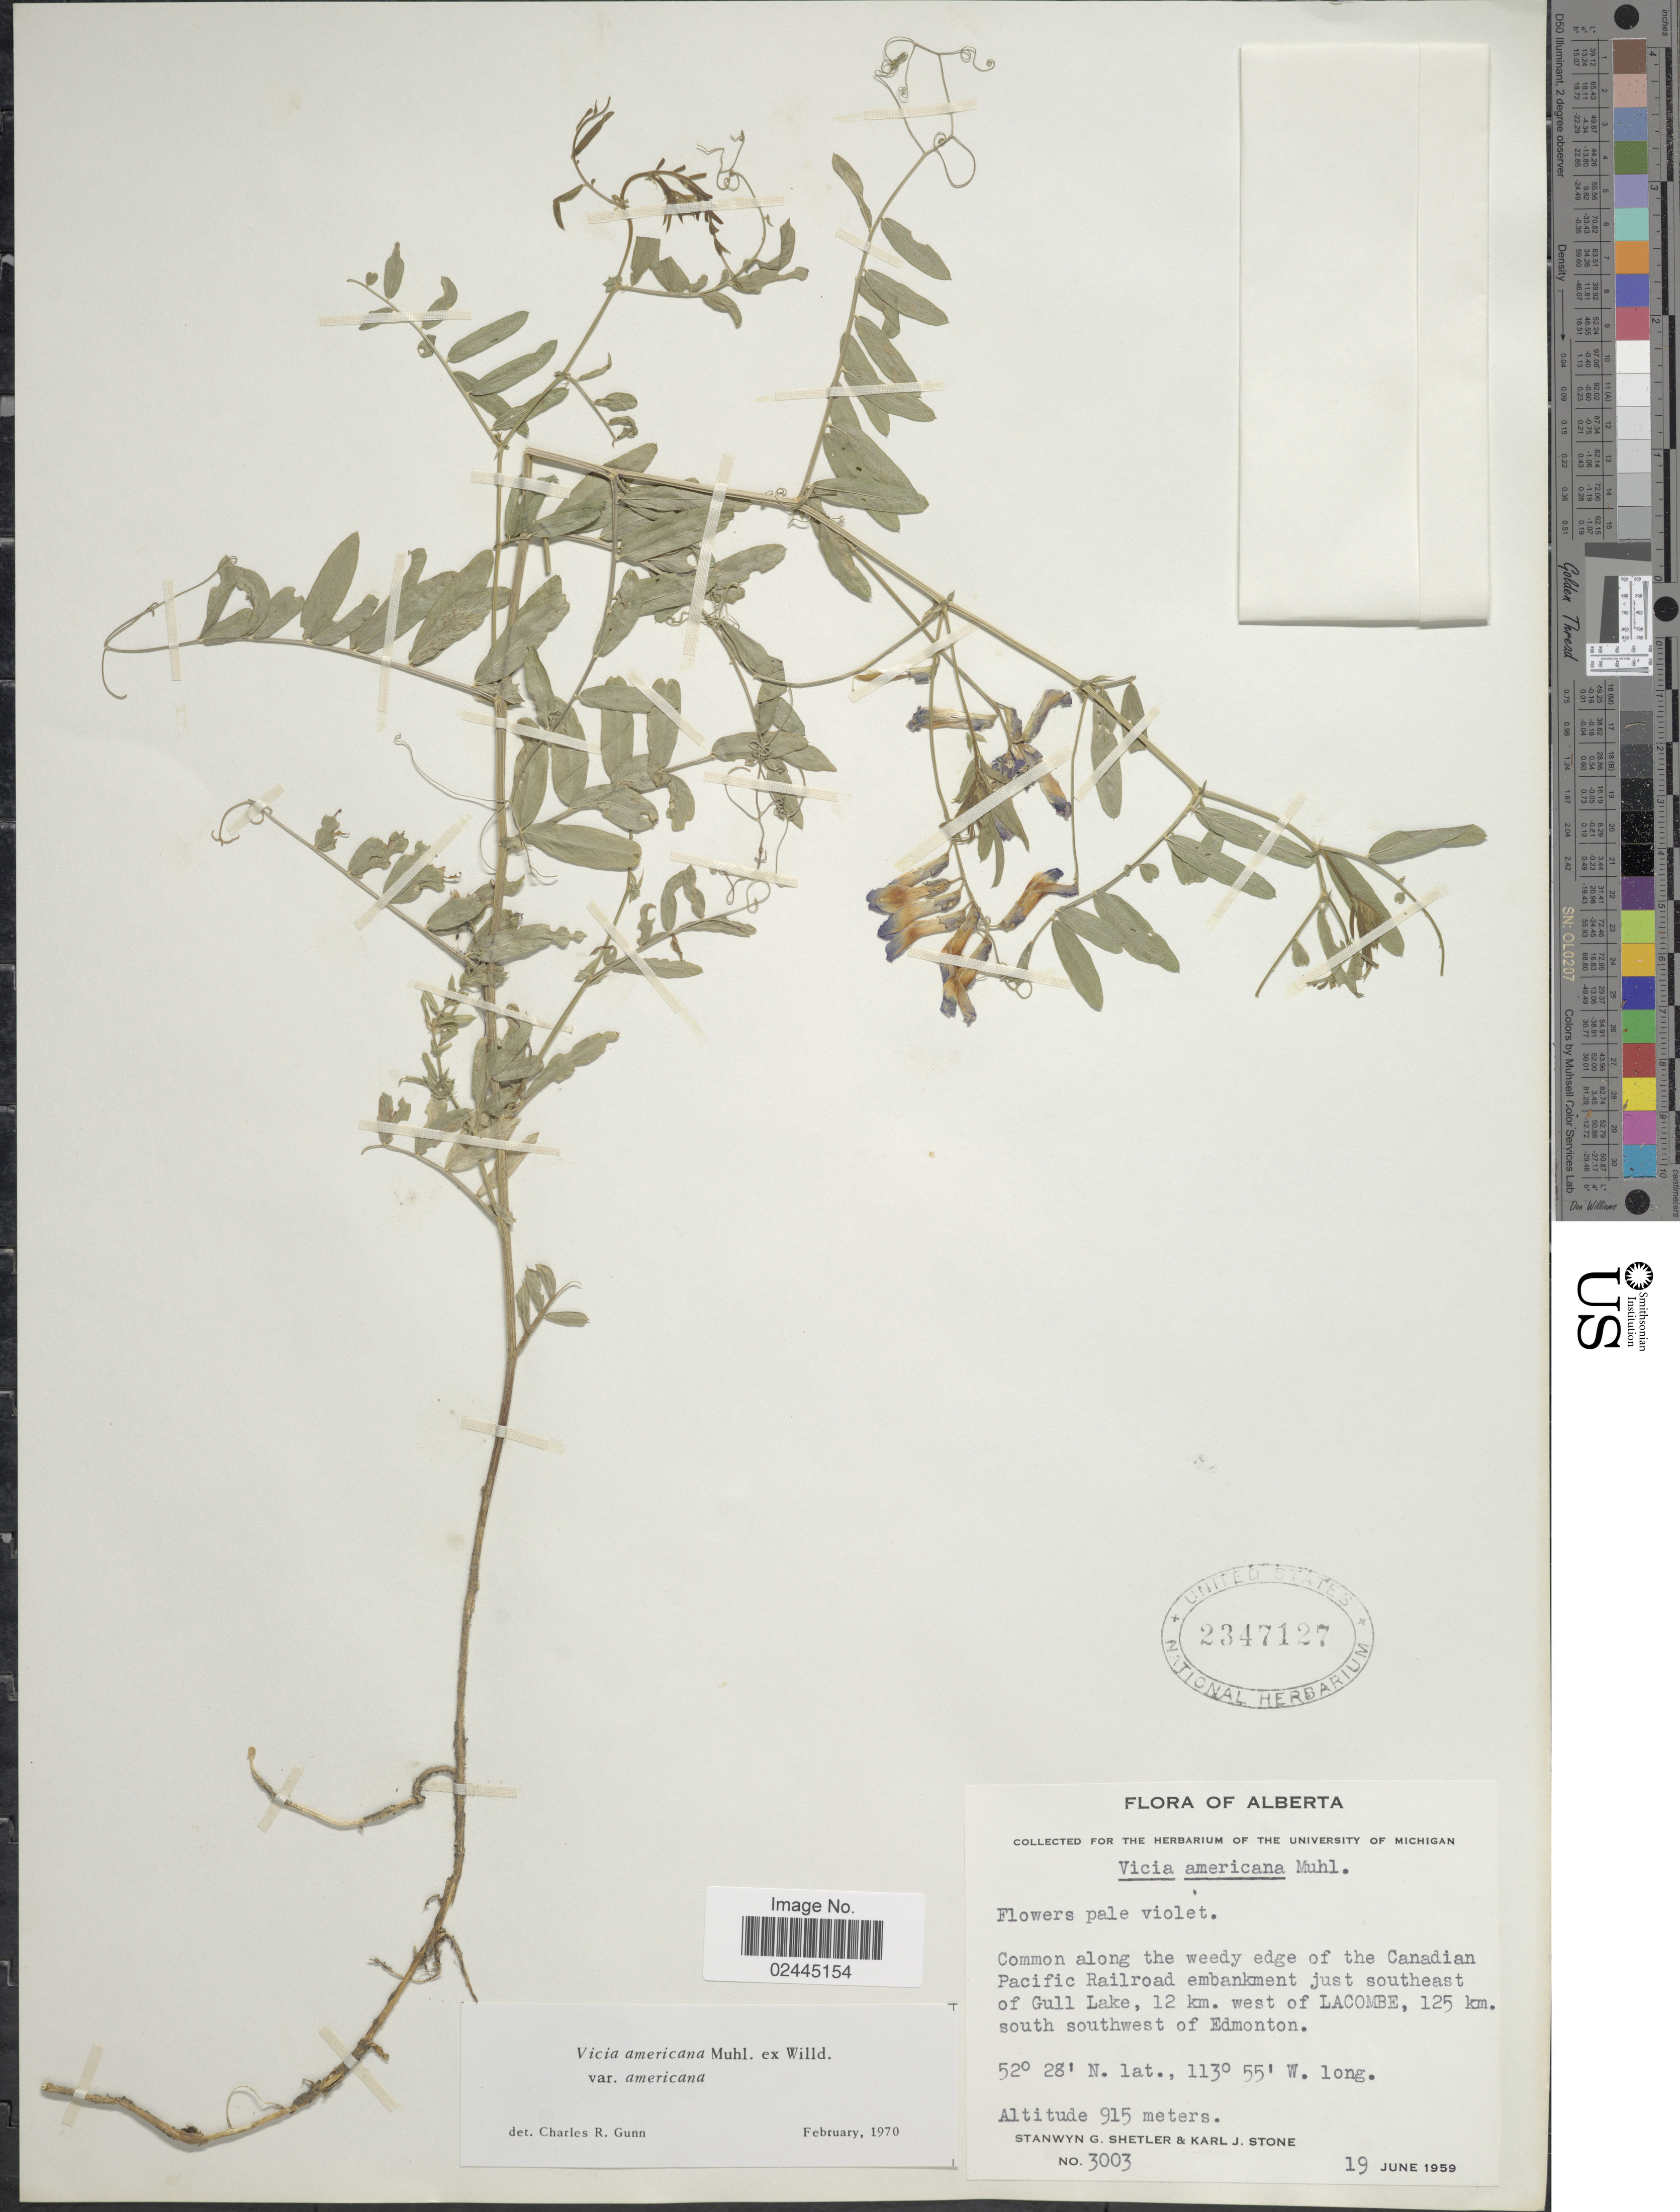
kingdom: Plantae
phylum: Tracheophyta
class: Magnoliopsida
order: Fabales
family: Fabaceae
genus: Vicia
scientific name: Vicia americana var. americana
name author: Muhl. ex Willd.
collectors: S. Shetler & K. J. Stone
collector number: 3003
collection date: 1959-06-19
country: Canada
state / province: Alberta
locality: Common along the weesdy edge of the Canadian Pacific Railroad embankment just southeast of Gull Lake, 12 km. west of Lacombe, 125 km. south southwest of Edmonton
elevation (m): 915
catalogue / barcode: US 2347127